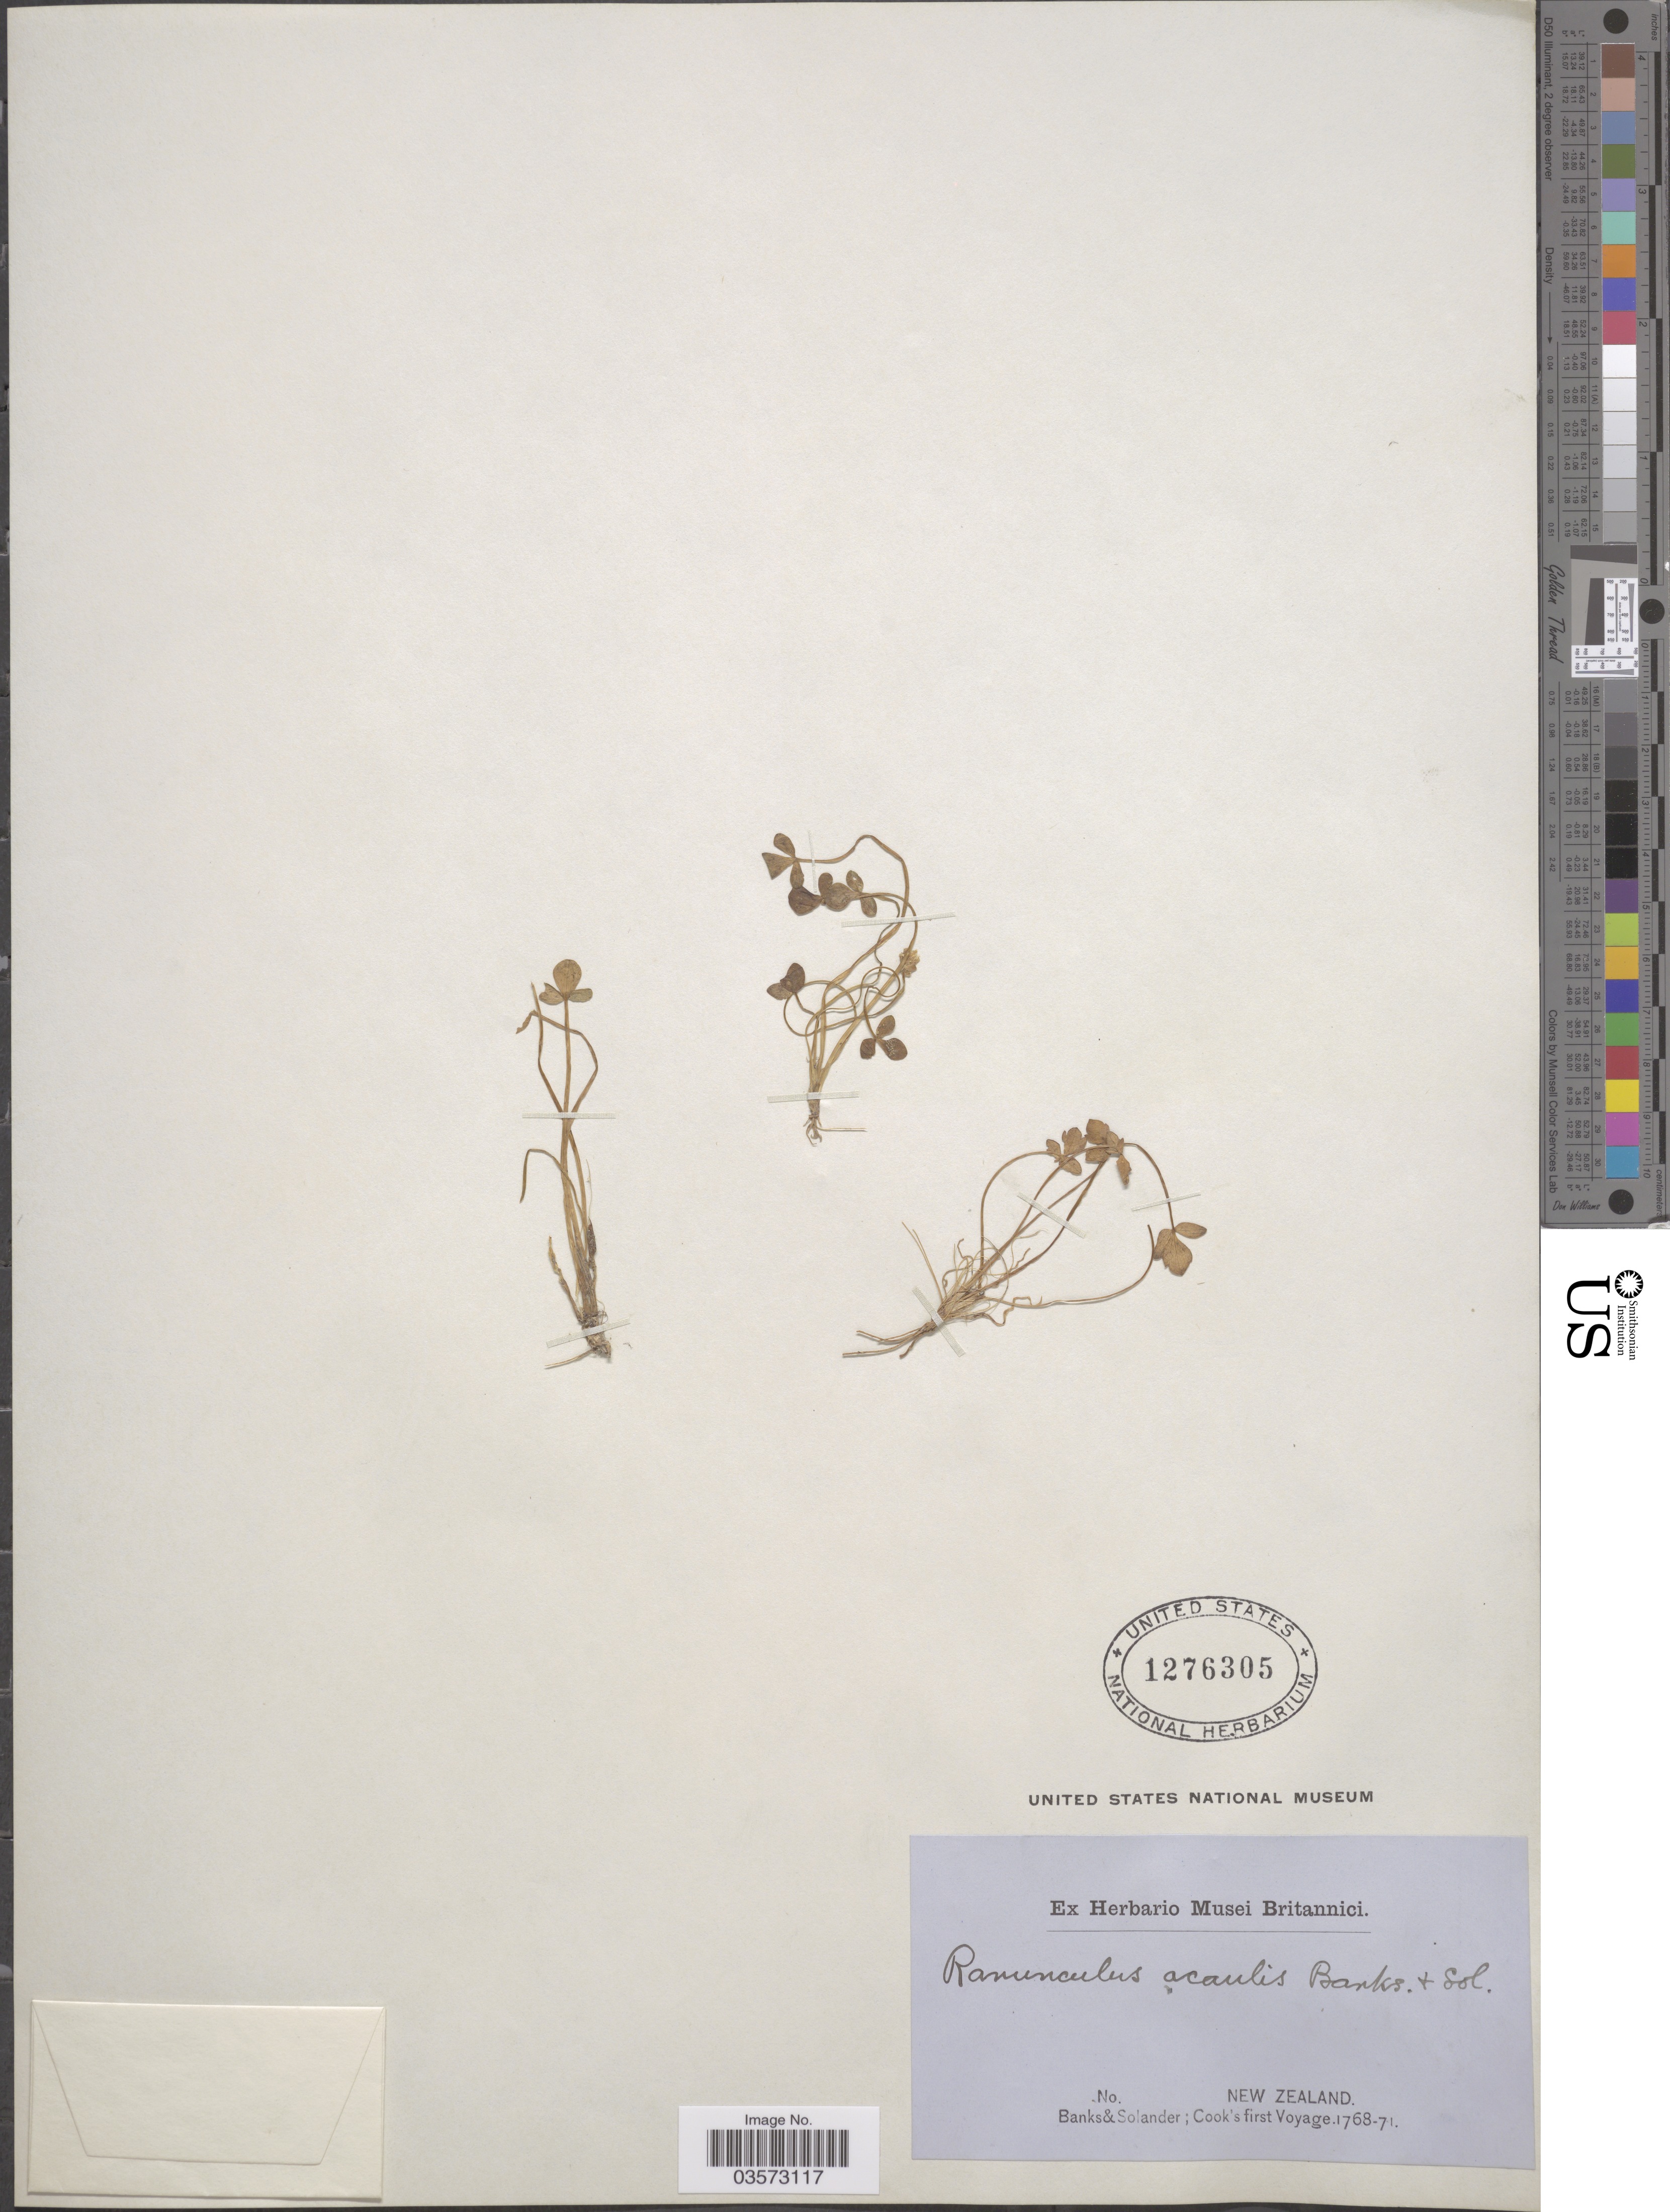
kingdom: Plantae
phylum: Tracheophyta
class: Magnoliopsida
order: Ranunculales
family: Ranunculaceae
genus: Ranunculus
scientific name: Ranunculus acaulis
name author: DC.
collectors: -- Banks & -- Solander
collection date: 1768/1771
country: New Zealand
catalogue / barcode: US 1276305